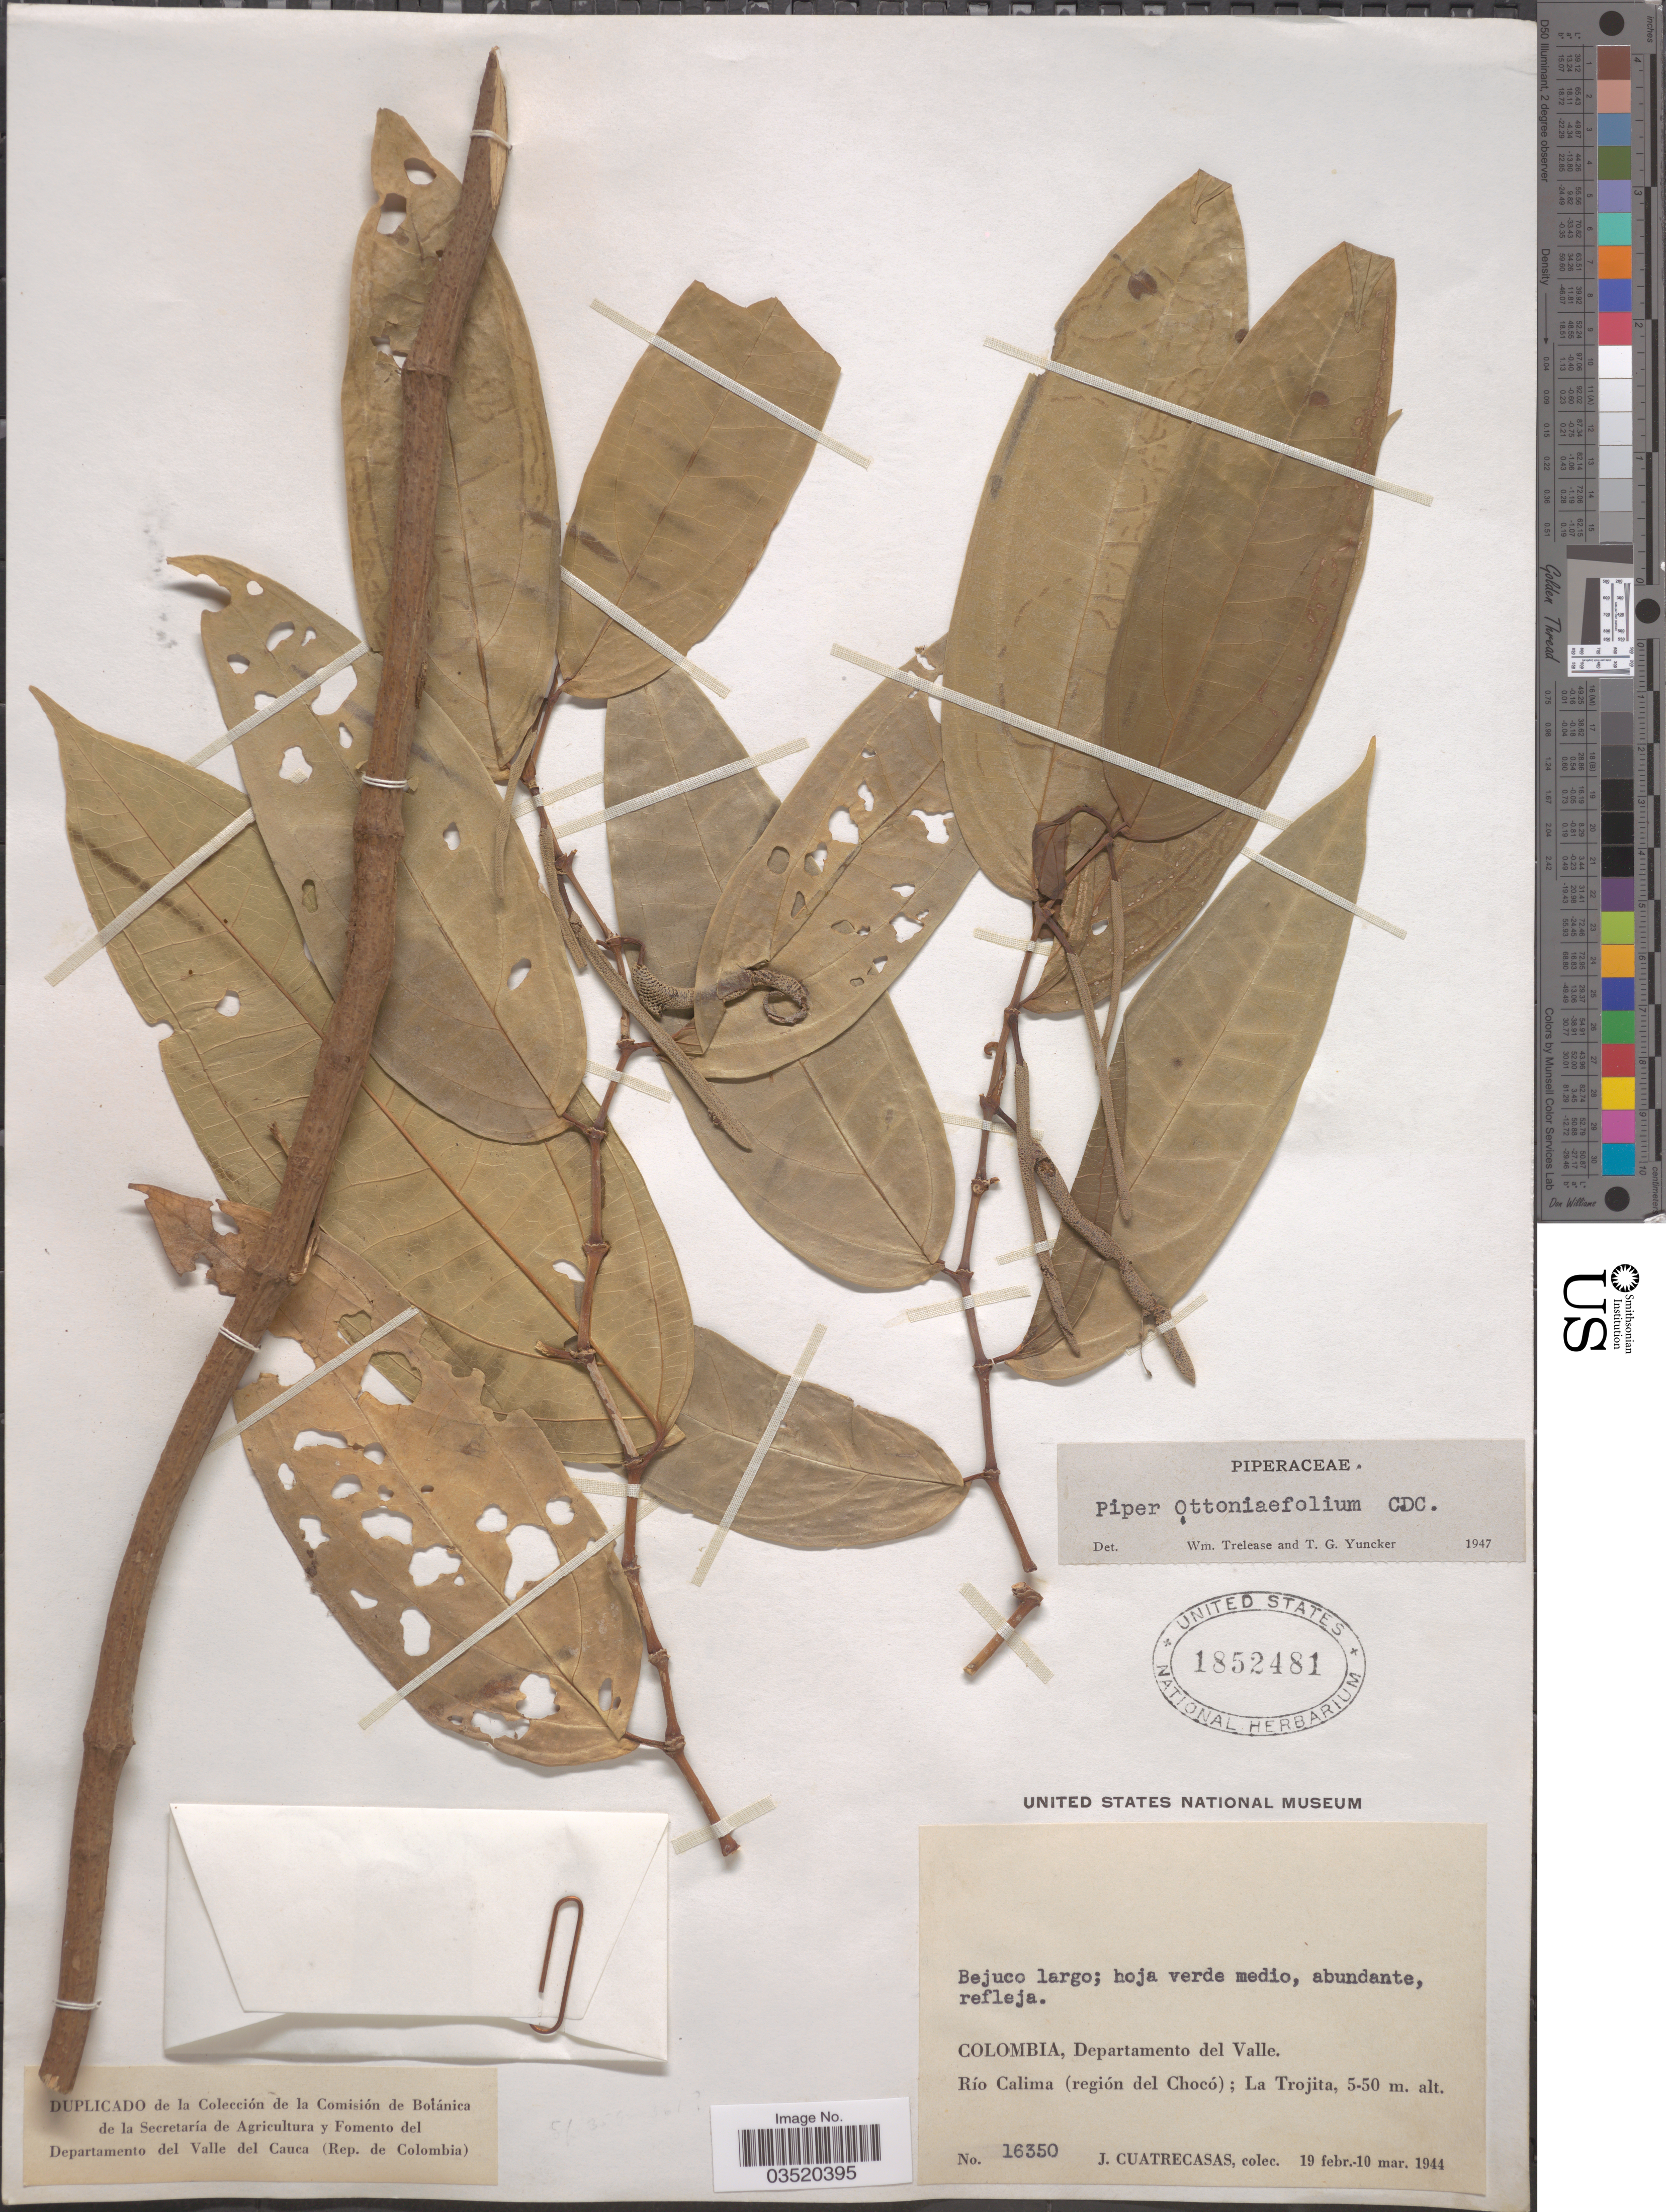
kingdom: Plantae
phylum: Tracheophyta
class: Magnoliopsida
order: Piperales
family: Piperaceae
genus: Piper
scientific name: Piper ottoniifolium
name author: C. DC.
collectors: J. Cuatrecasas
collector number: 16350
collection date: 1944-02-19/1944-03-10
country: Colombia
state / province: Valle del Cauca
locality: Departamento del Valle. Río Calima (región del Chocó); La Trojita.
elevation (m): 5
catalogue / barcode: US 1852481